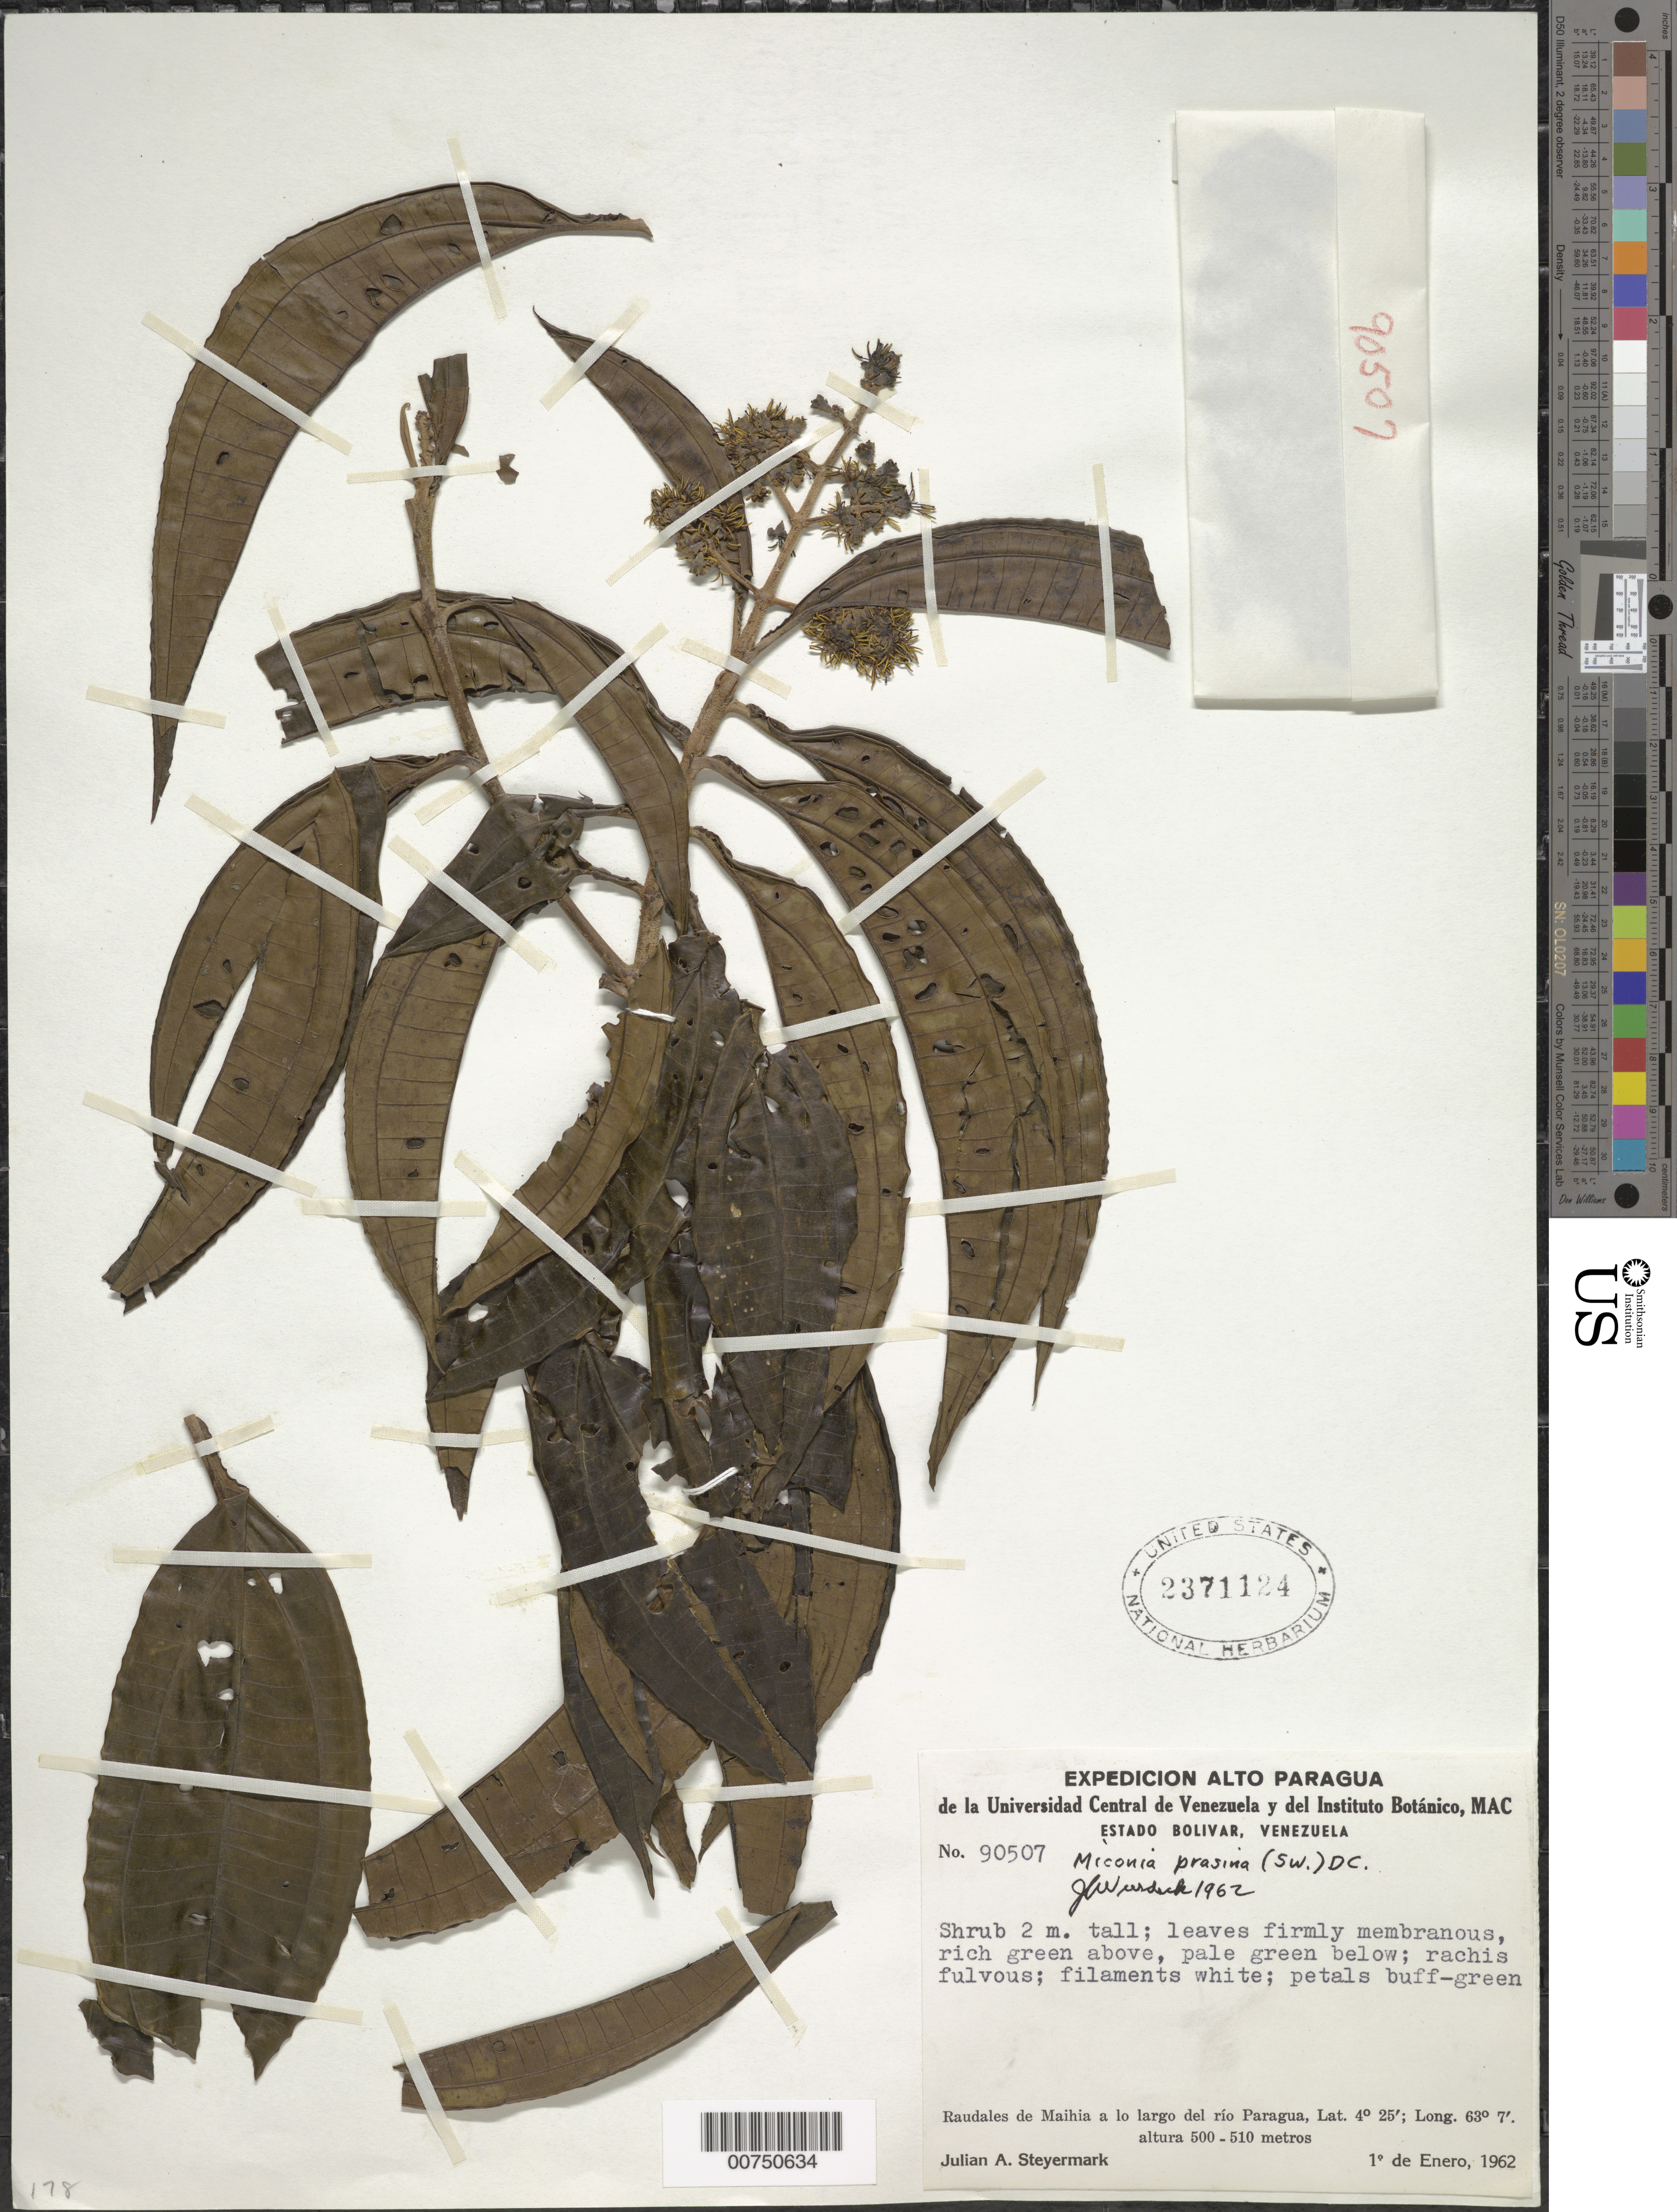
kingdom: Plantae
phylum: Tracheophyta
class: Magnoliopsida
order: Myrtales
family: Melastomataceae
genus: Miconia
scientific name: Miconia prasina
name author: (Sw.) DC.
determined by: Wurdack, John J., (US), US (UNITED STATES)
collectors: J. Steyermark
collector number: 90507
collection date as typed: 1-Jan-62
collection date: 1962-01-01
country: Venezuela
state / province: Bolívar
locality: Raudales de Maihia, Rió Paragua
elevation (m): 500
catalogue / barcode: US 2371124